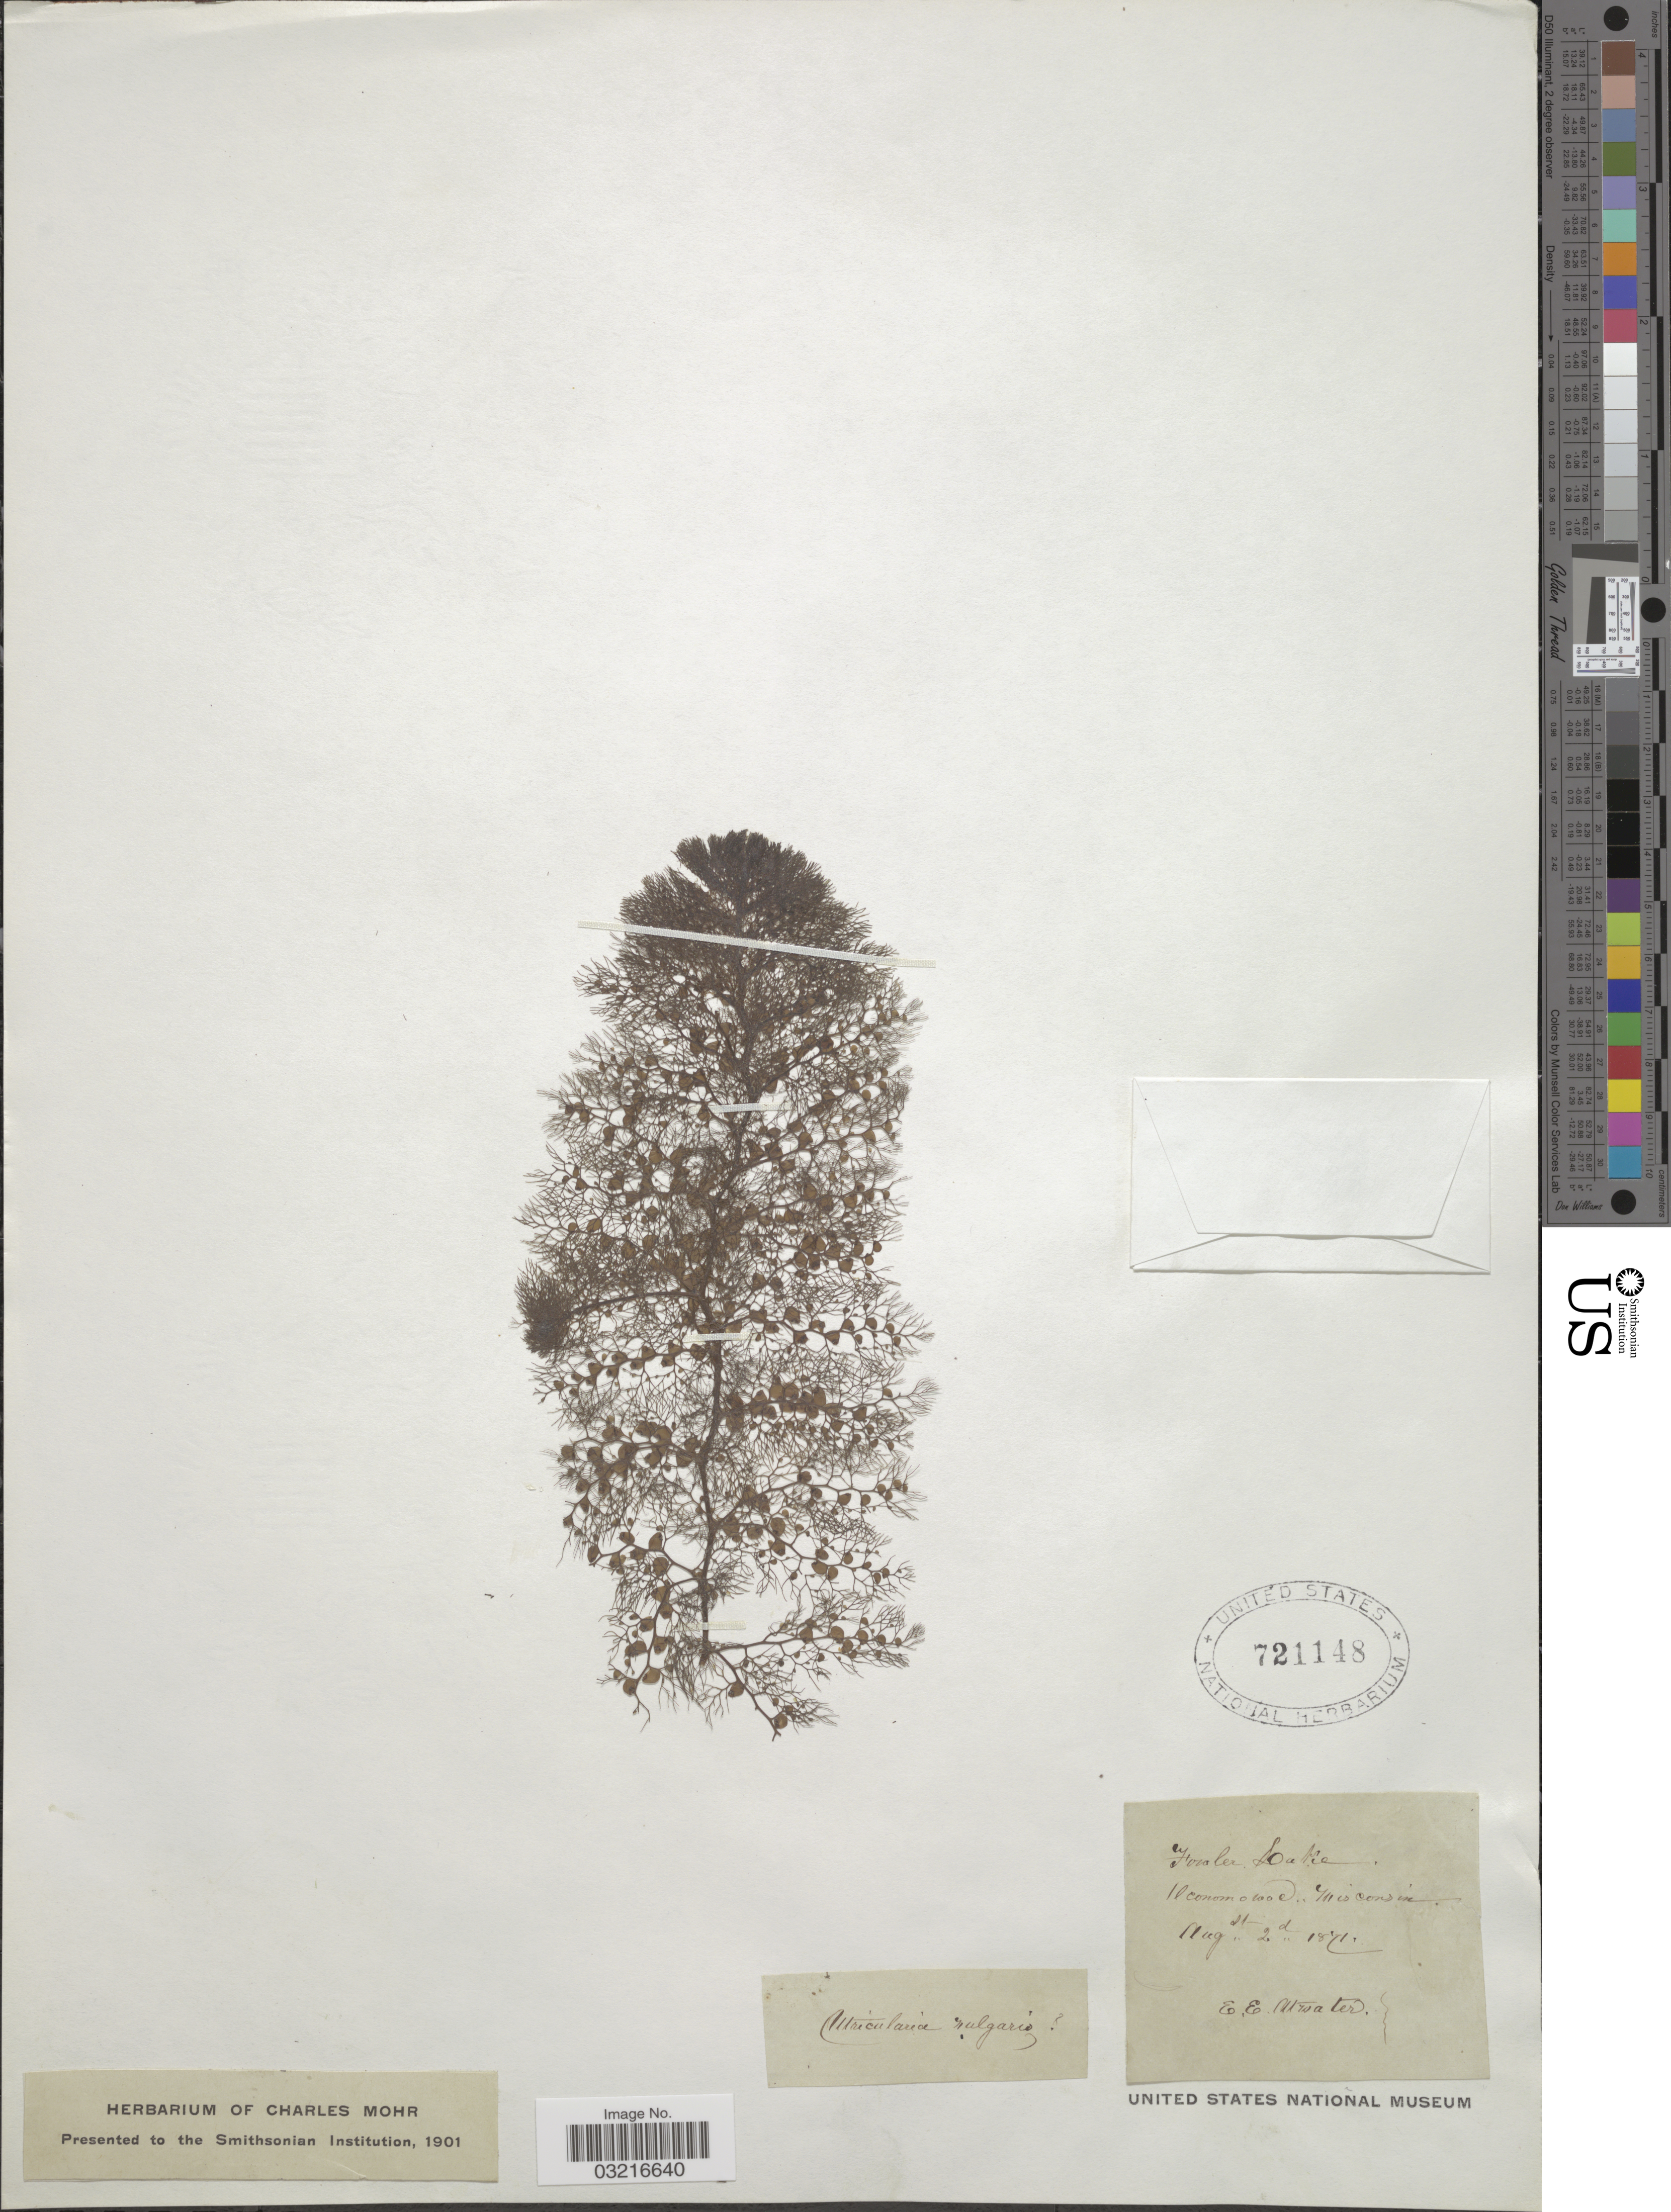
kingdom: Plantae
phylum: Tracheophyta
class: Magnoliopsida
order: Lamiales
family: Lentibulariaceae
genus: Utricularia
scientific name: Utricularia vulgaris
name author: L.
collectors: E. E. Atwater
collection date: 1871-08-02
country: United States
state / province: Wisconsin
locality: Fowler Lake. Oconomowoc.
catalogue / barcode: US 721148